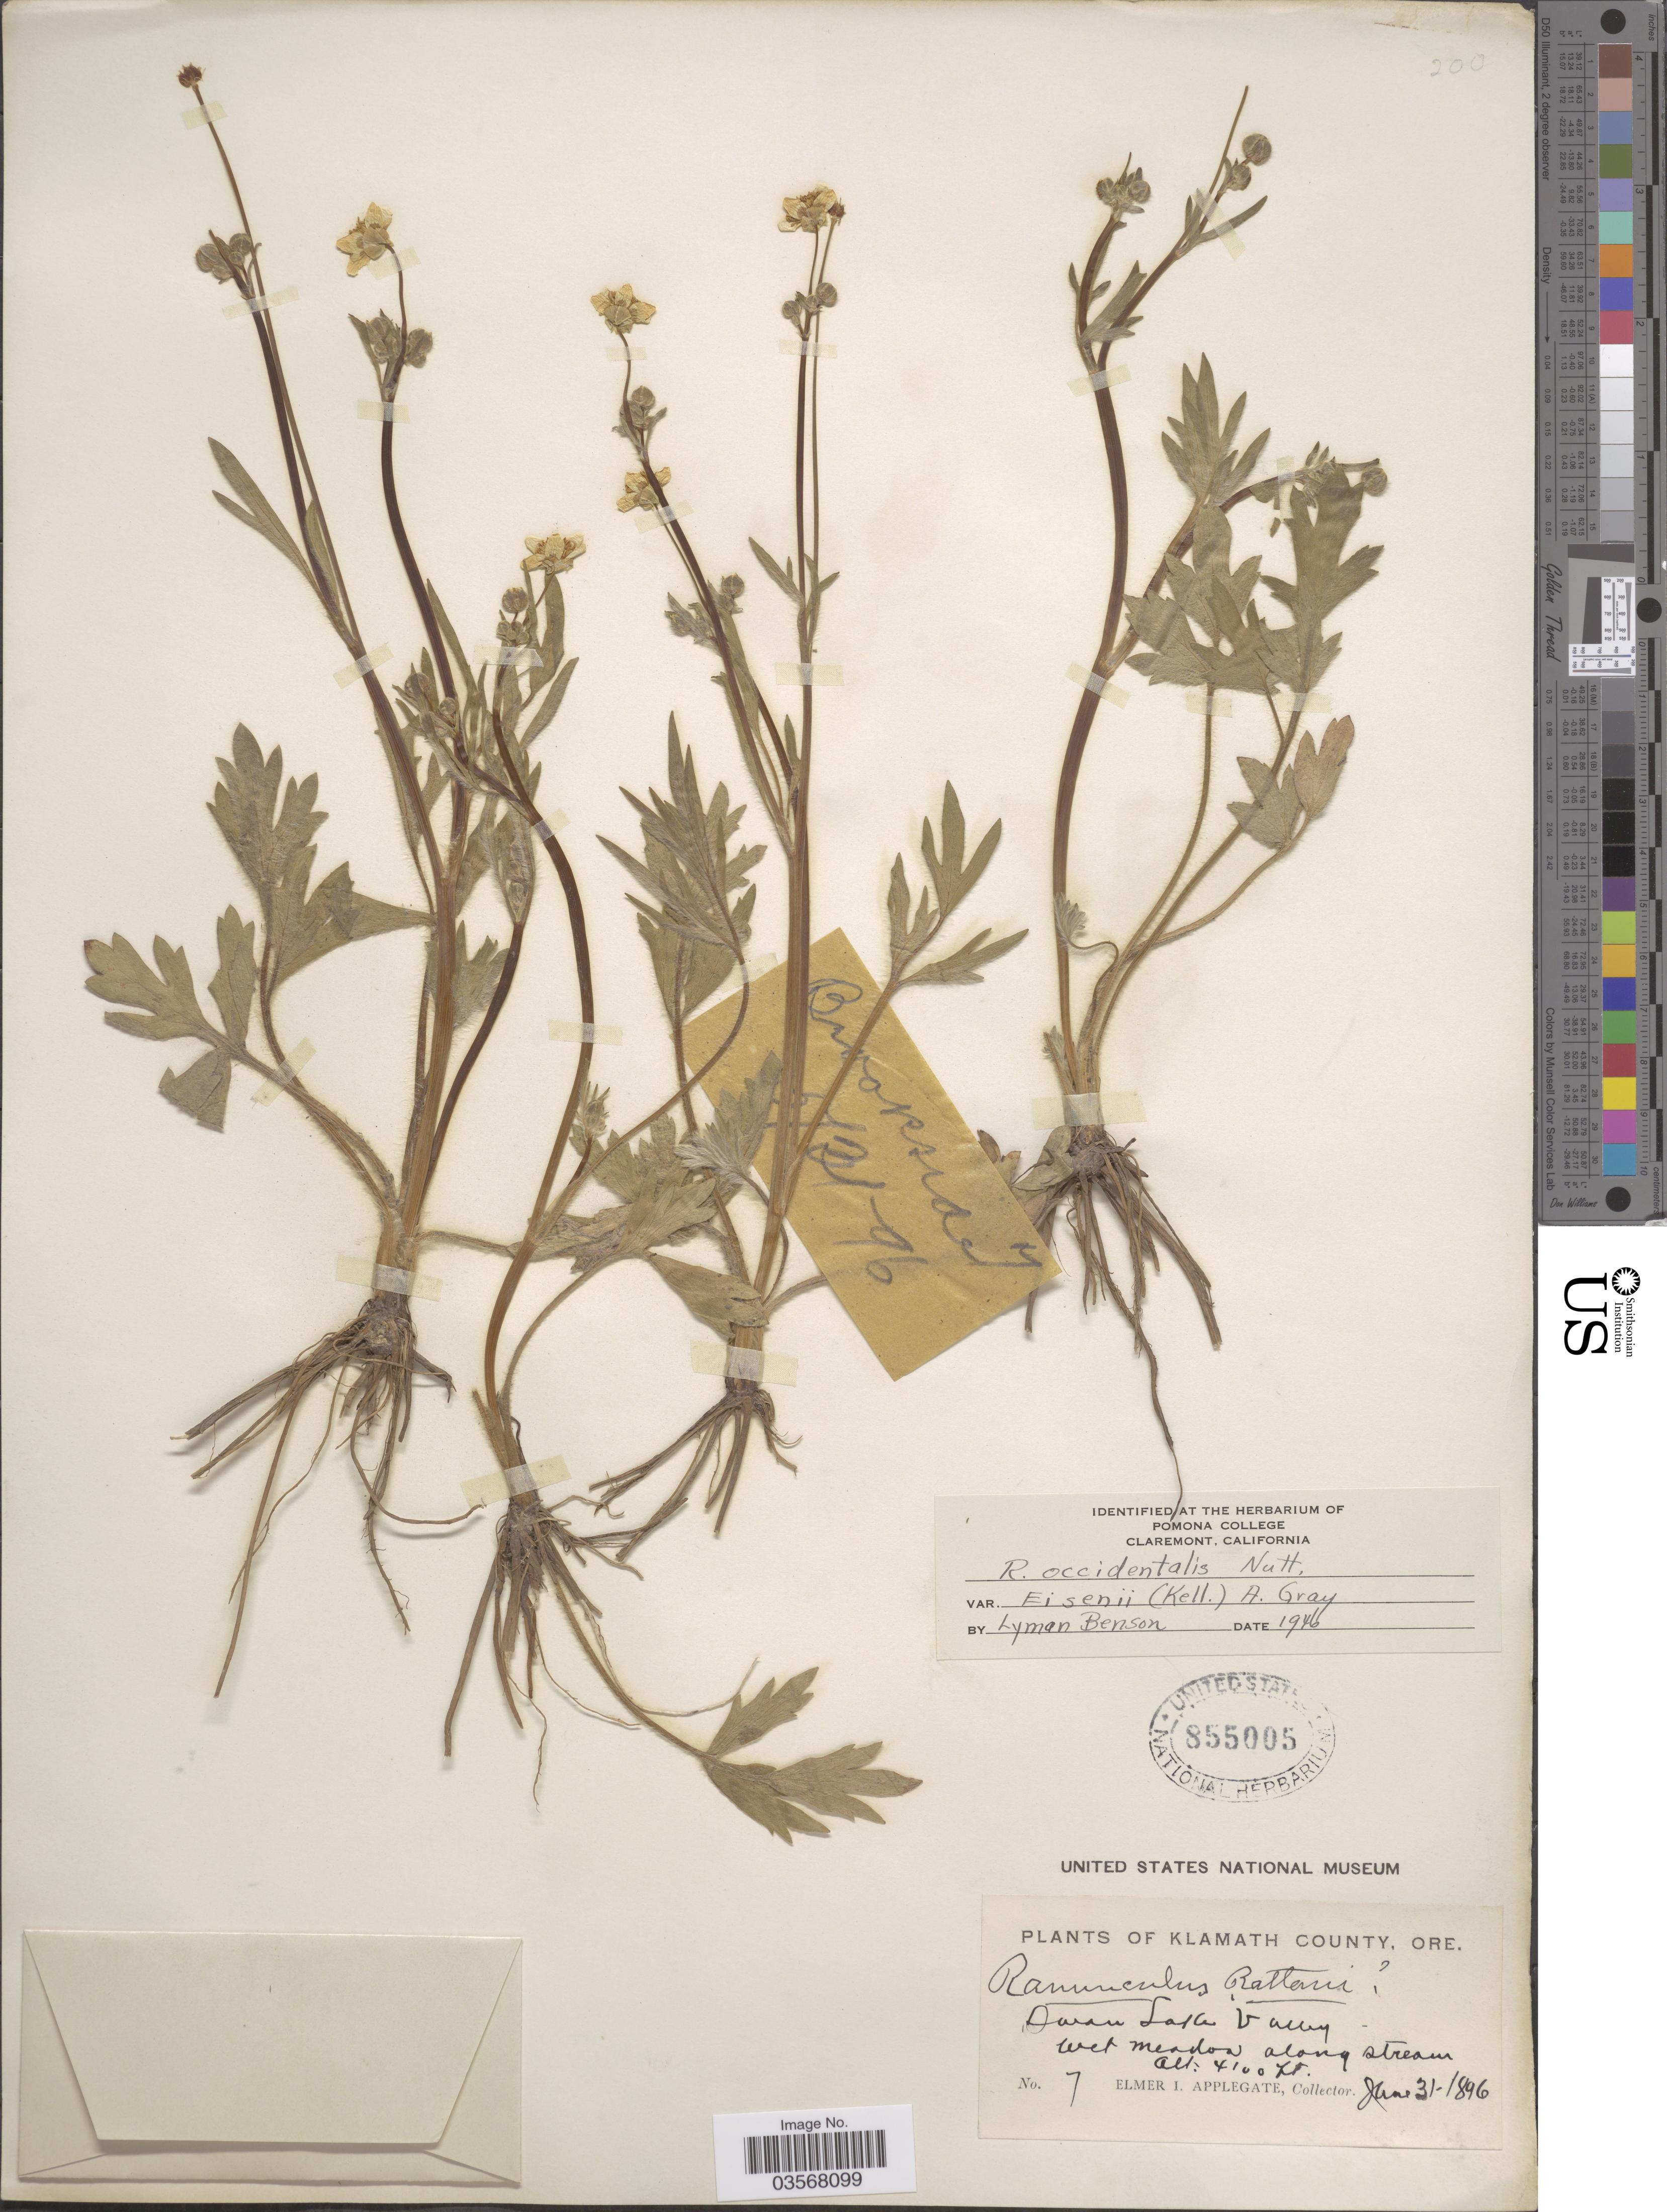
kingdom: Plantae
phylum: Tracheophyta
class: Magnoliopsida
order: Ranunculales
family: Ranunculaceae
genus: Ranunculus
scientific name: Ranunculus occidentalis var. eisenii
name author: Nutt.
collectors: E. I. Applegate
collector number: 7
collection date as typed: Transcribed d/m/y: 31/6/1896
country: United States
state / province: Oregon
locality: Klamath County. Swan Lake Valley.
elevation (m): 1250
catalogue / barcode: US 855005